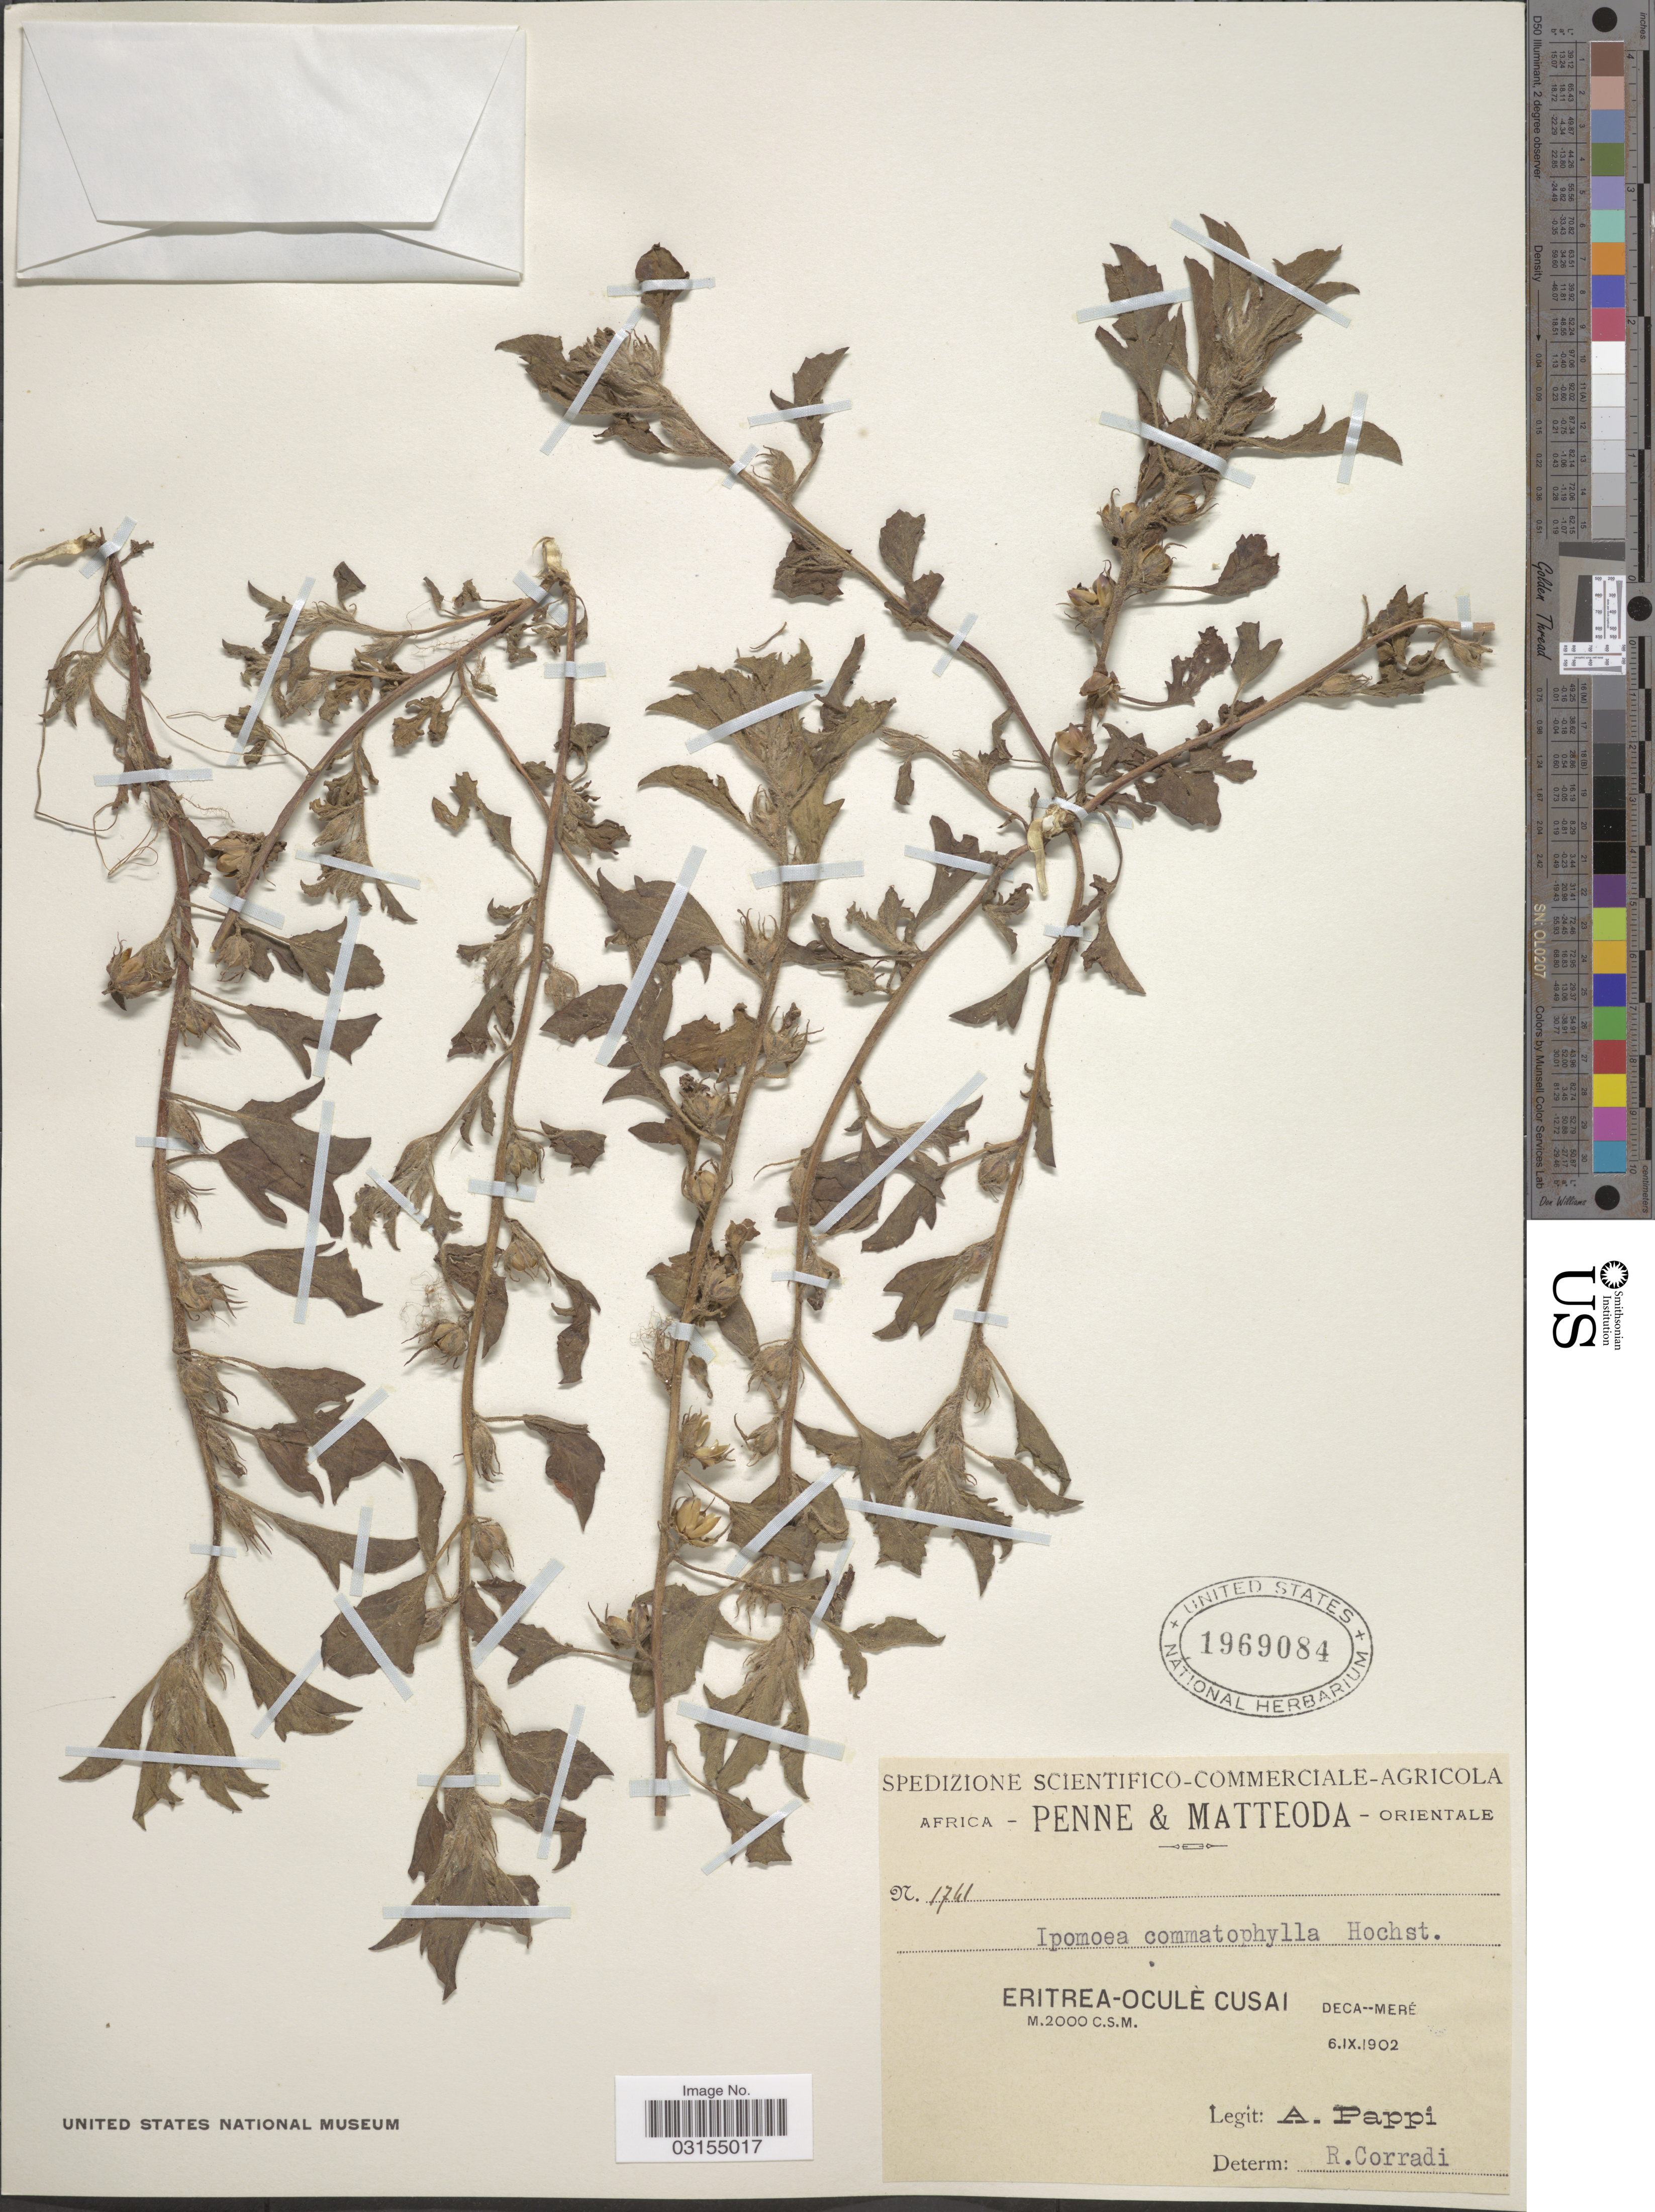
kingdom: Plantae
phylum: Tracheophyta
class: Magnoliopsida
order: Solanales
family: Convolvulaceae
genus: Ipomoea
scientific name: Ipomoea commatophylla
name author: A. Rich.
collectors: A. Pappi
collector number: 1741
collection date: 1902-09-06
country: Eritrea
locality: Eritrea-Oculè Cusai, Deca--Meré.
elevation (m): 2000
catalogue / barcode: US 1969084